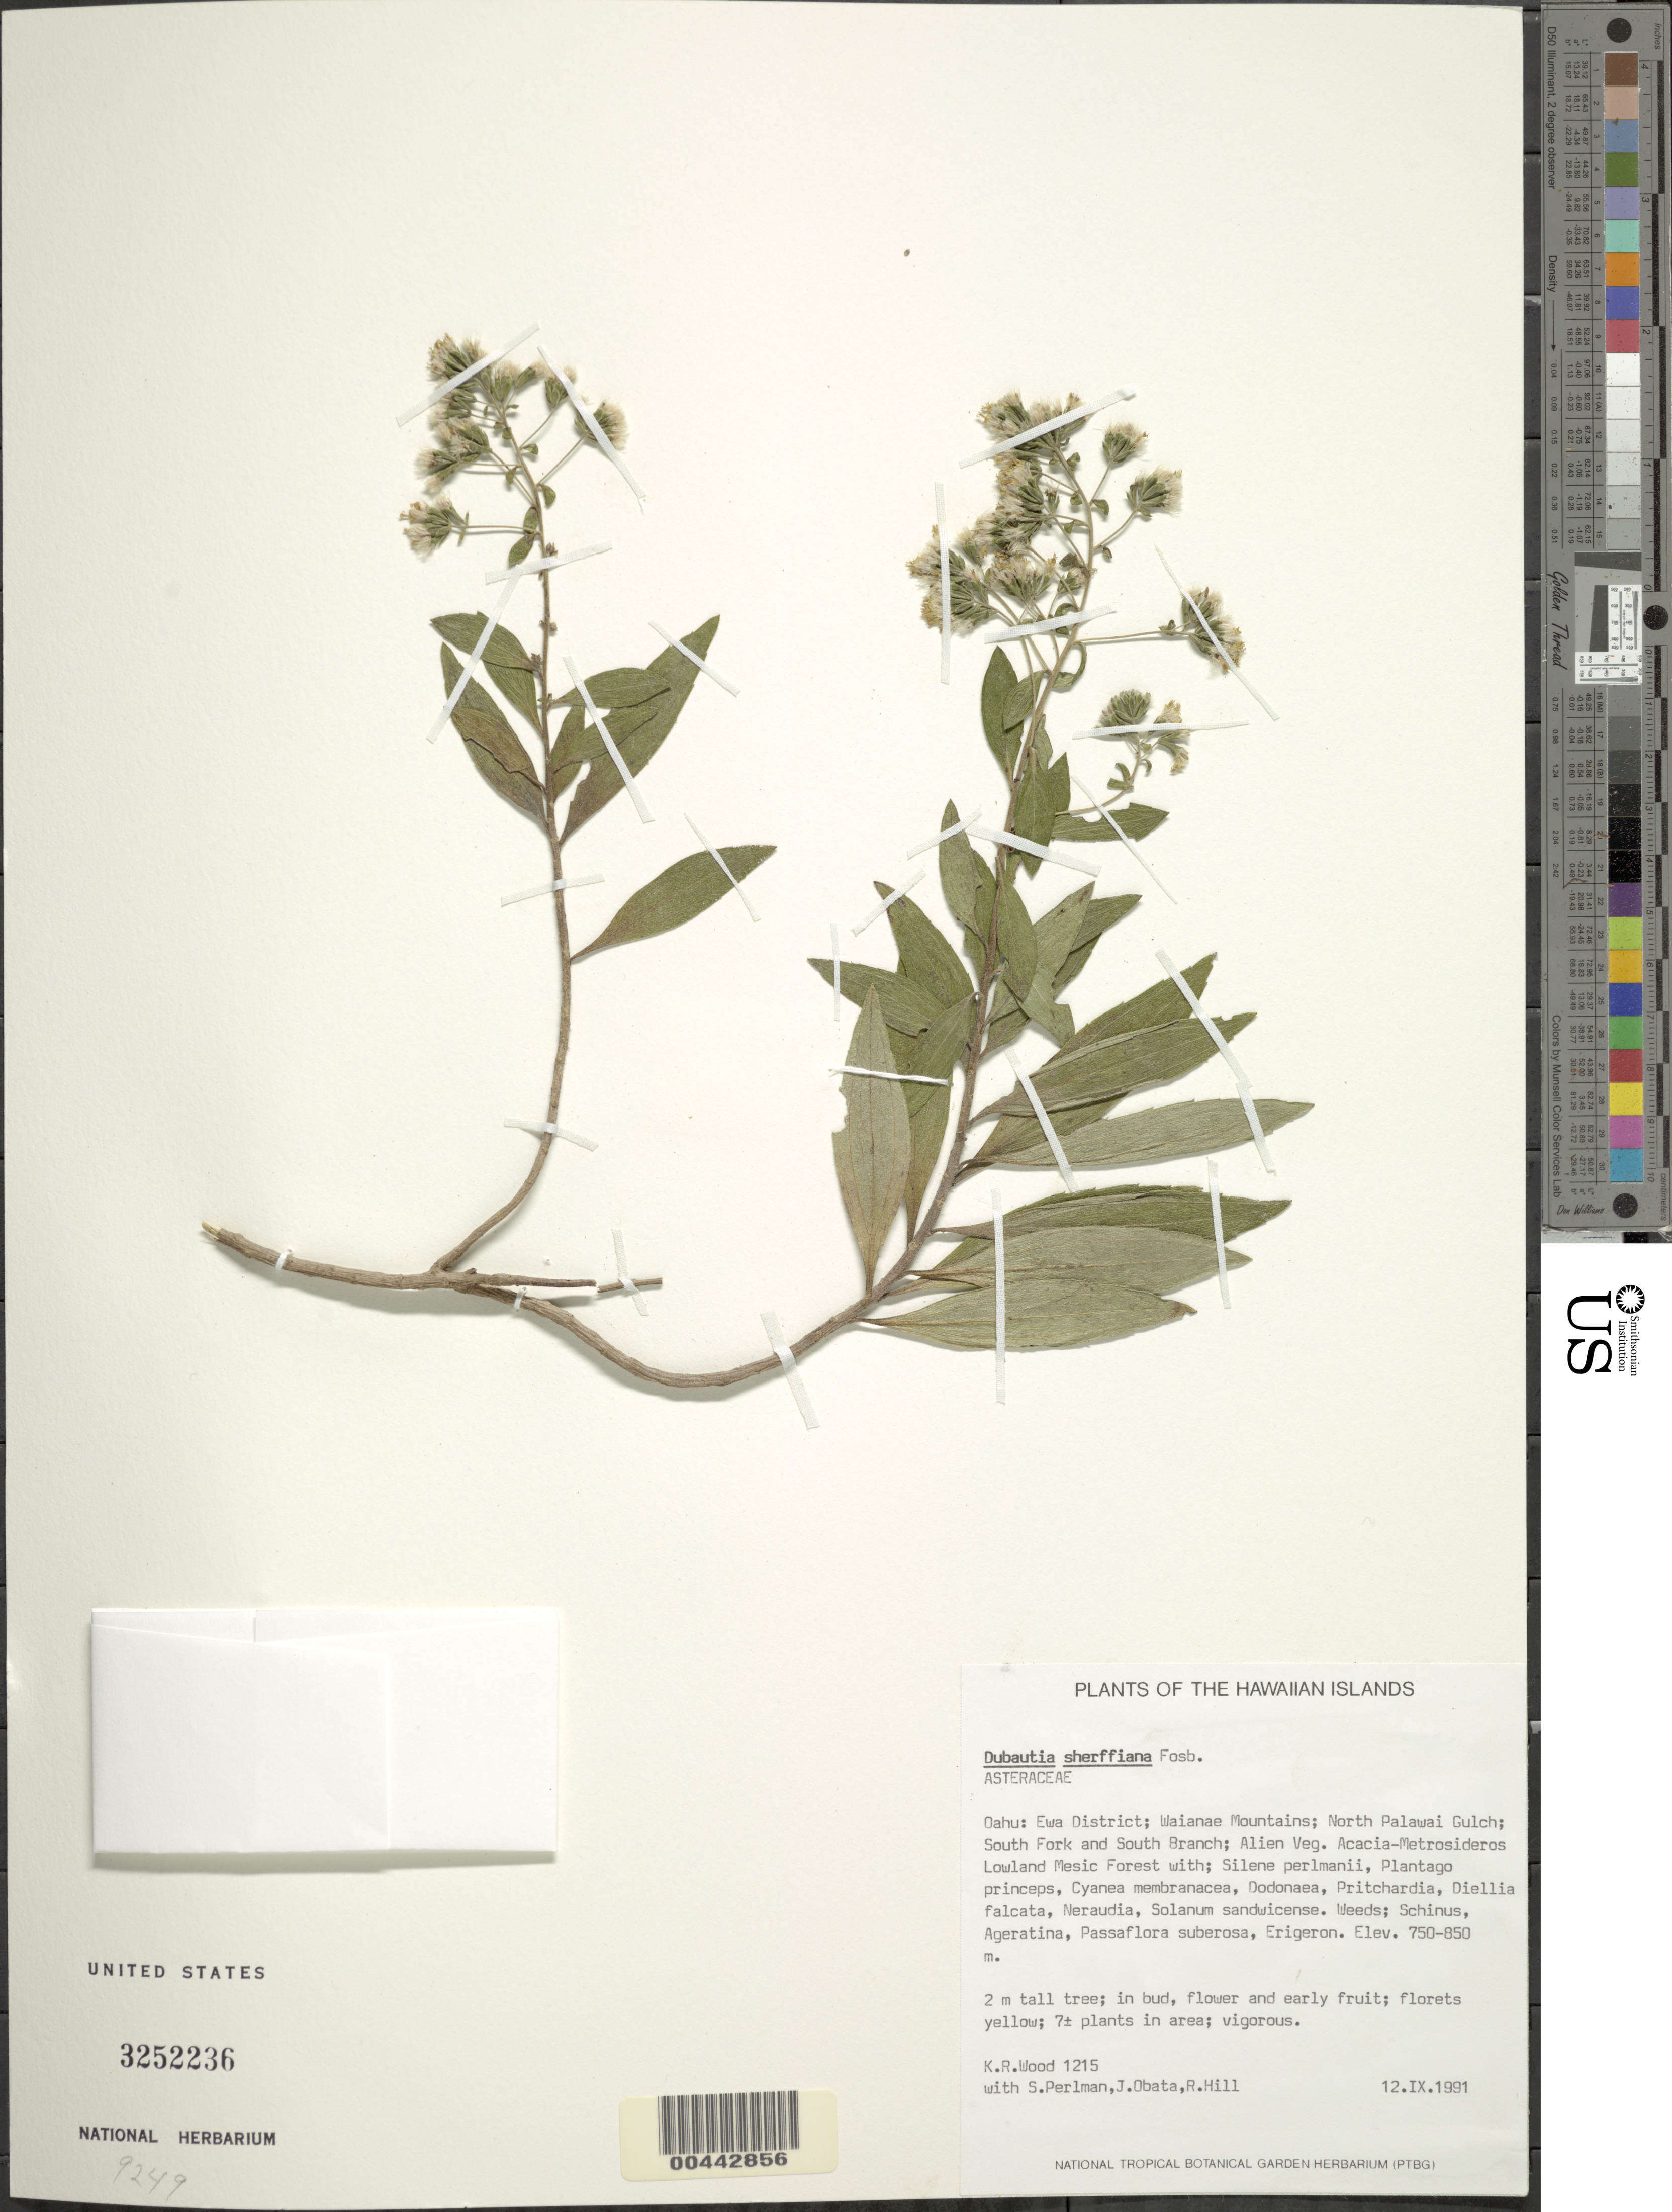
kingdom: Plantae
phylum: Tracheophyta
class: Magnoliopsida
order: Asterales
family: Asteraceae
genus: Dubautia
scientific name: Dubautia sherffiana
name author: Fosberg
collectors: K. R. Wood, S. P. Perlman, J. Obata & R. Hill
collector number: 1215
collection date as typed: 12 Sep 1991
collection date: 1991-09-12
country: United States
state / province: Hawaii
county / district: Honolulu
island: Oahu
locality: Ewa District; Waianae Mountains; North Palawai Gulch; South Fork and South Branch.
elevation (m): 750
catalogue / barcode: US 3252236